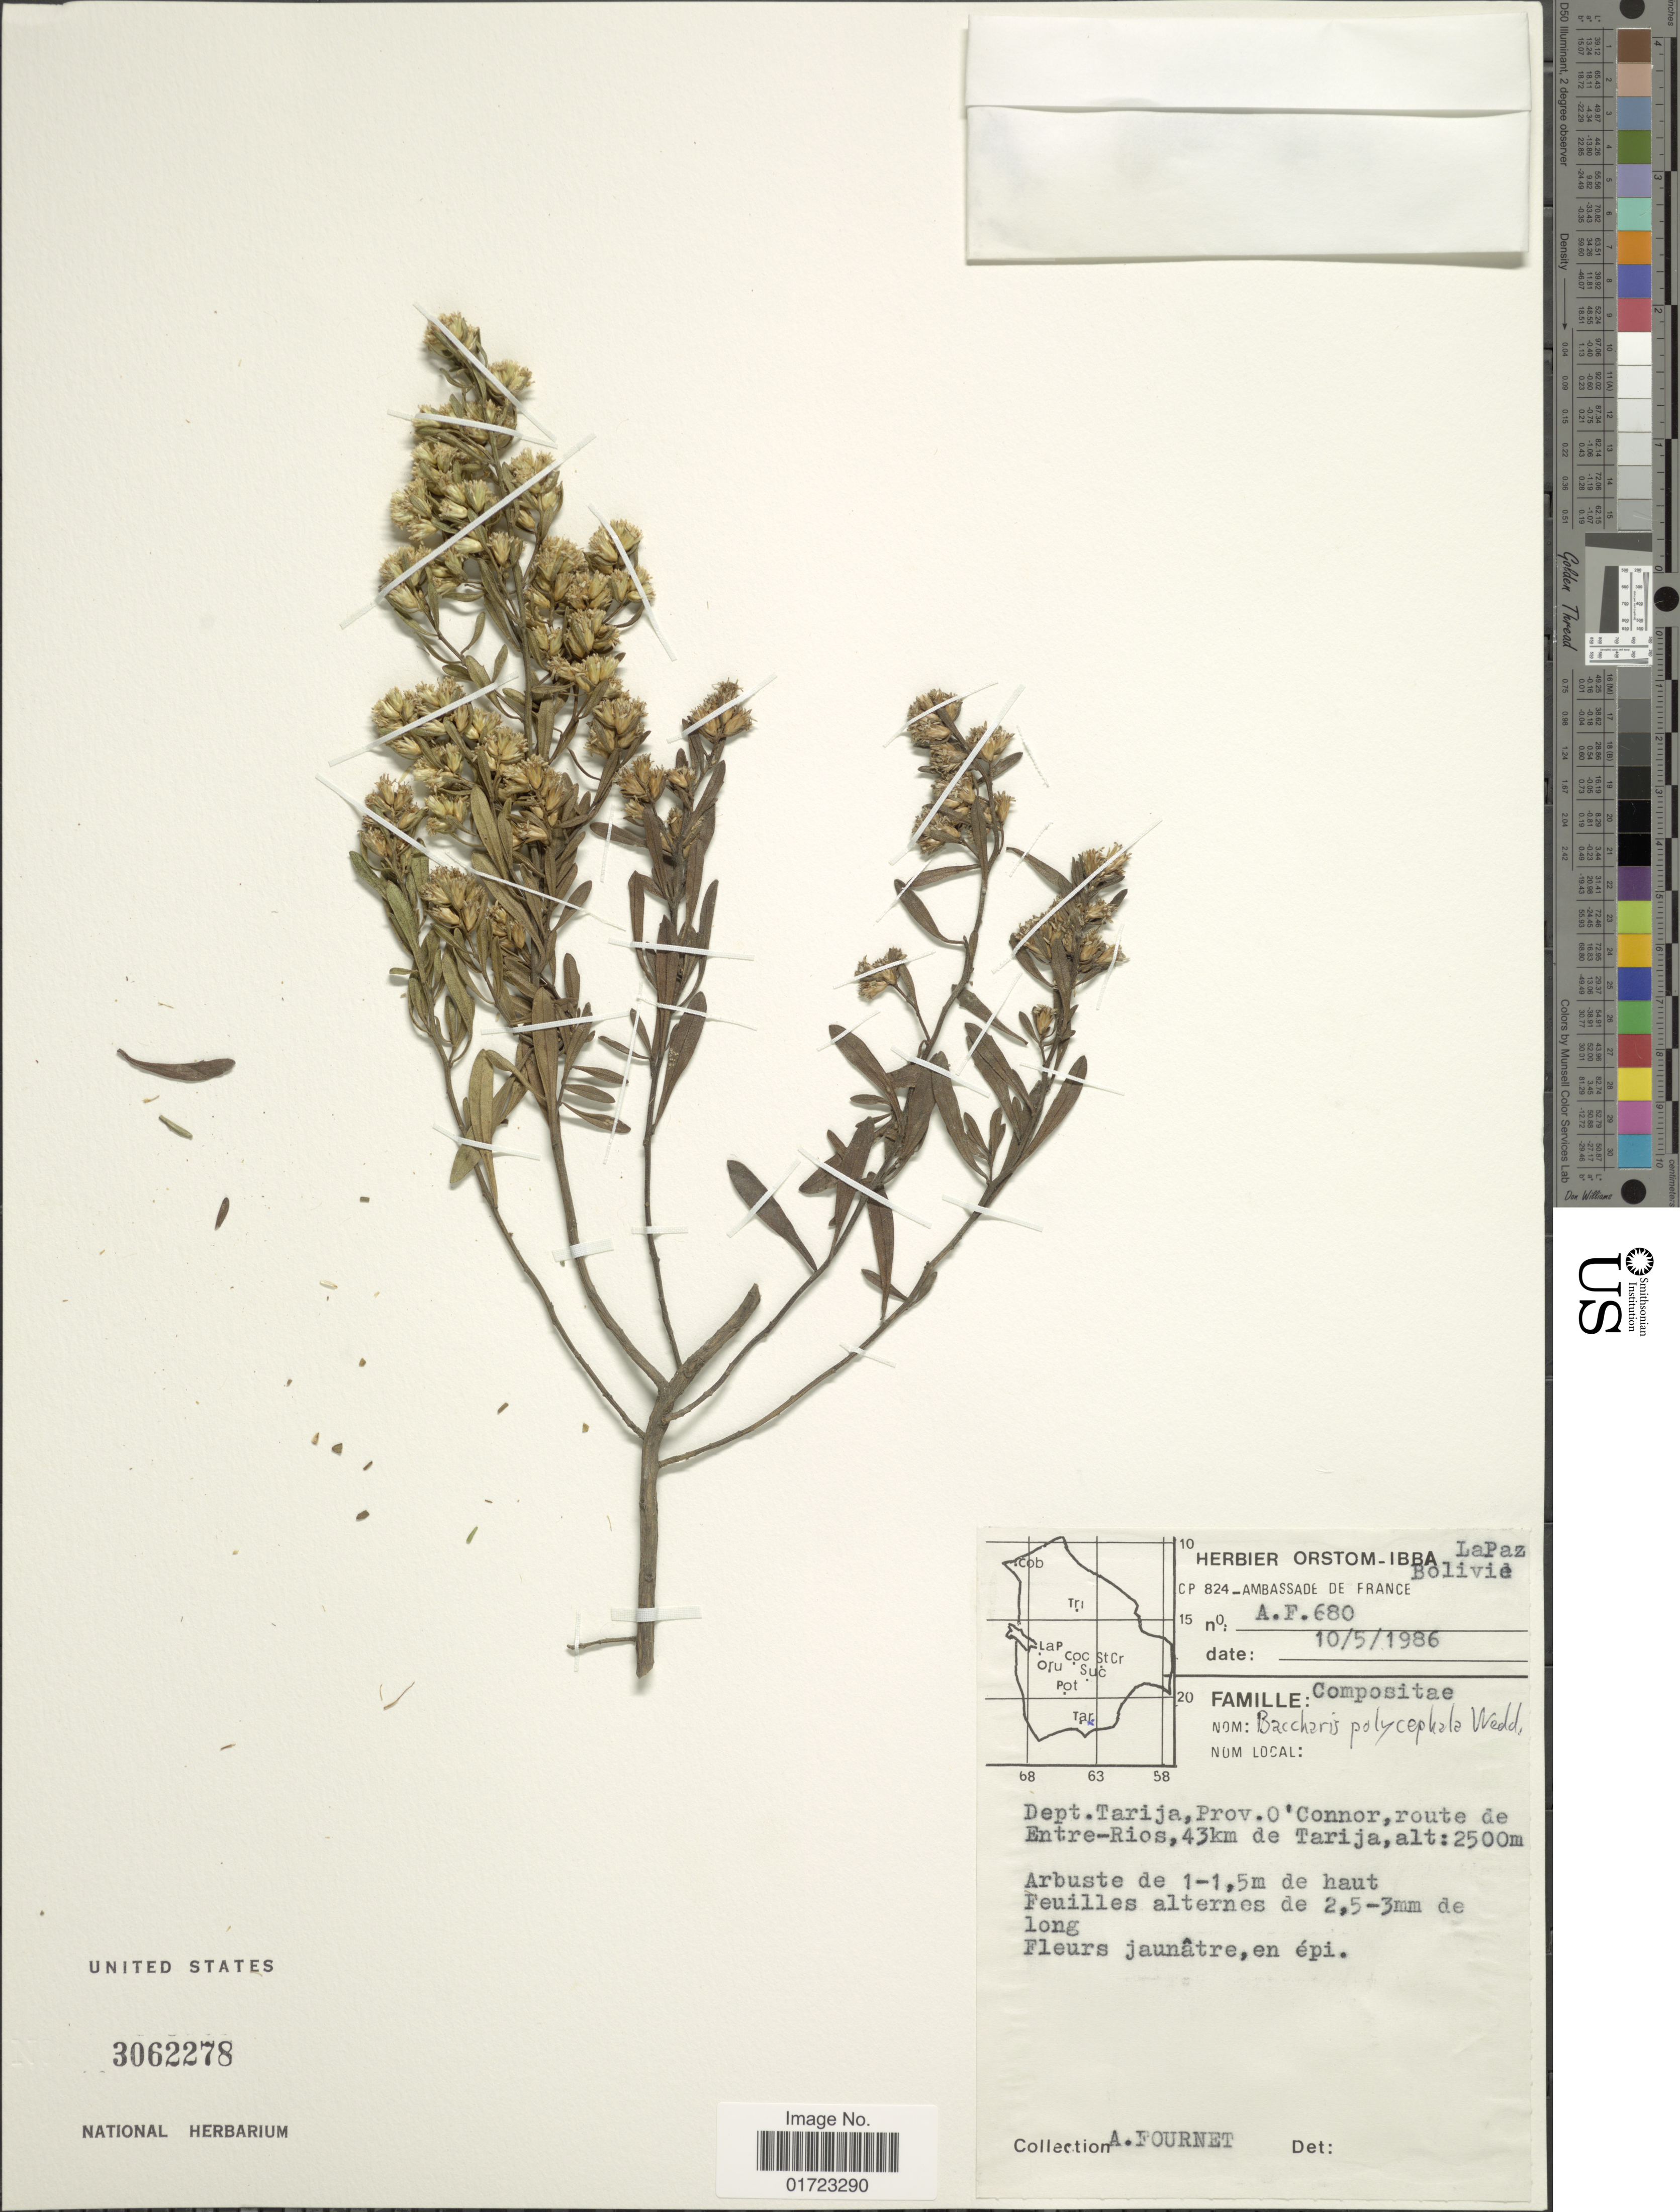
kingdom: Plantae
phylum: Tracheophyta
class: Magnoliopsida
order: Asterales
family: Asteraceae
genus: Baccharis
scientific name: Baccharis polycephala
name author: Wedd.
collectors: A. Fournet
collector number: AF680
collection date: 1986-05-10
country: Bolivia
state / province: Tarija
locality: Dept. Tarija, Prov. O'Connor, route de Entre-Rios, 43 km de Tarija.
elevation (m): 2500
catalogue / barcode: US 3062278